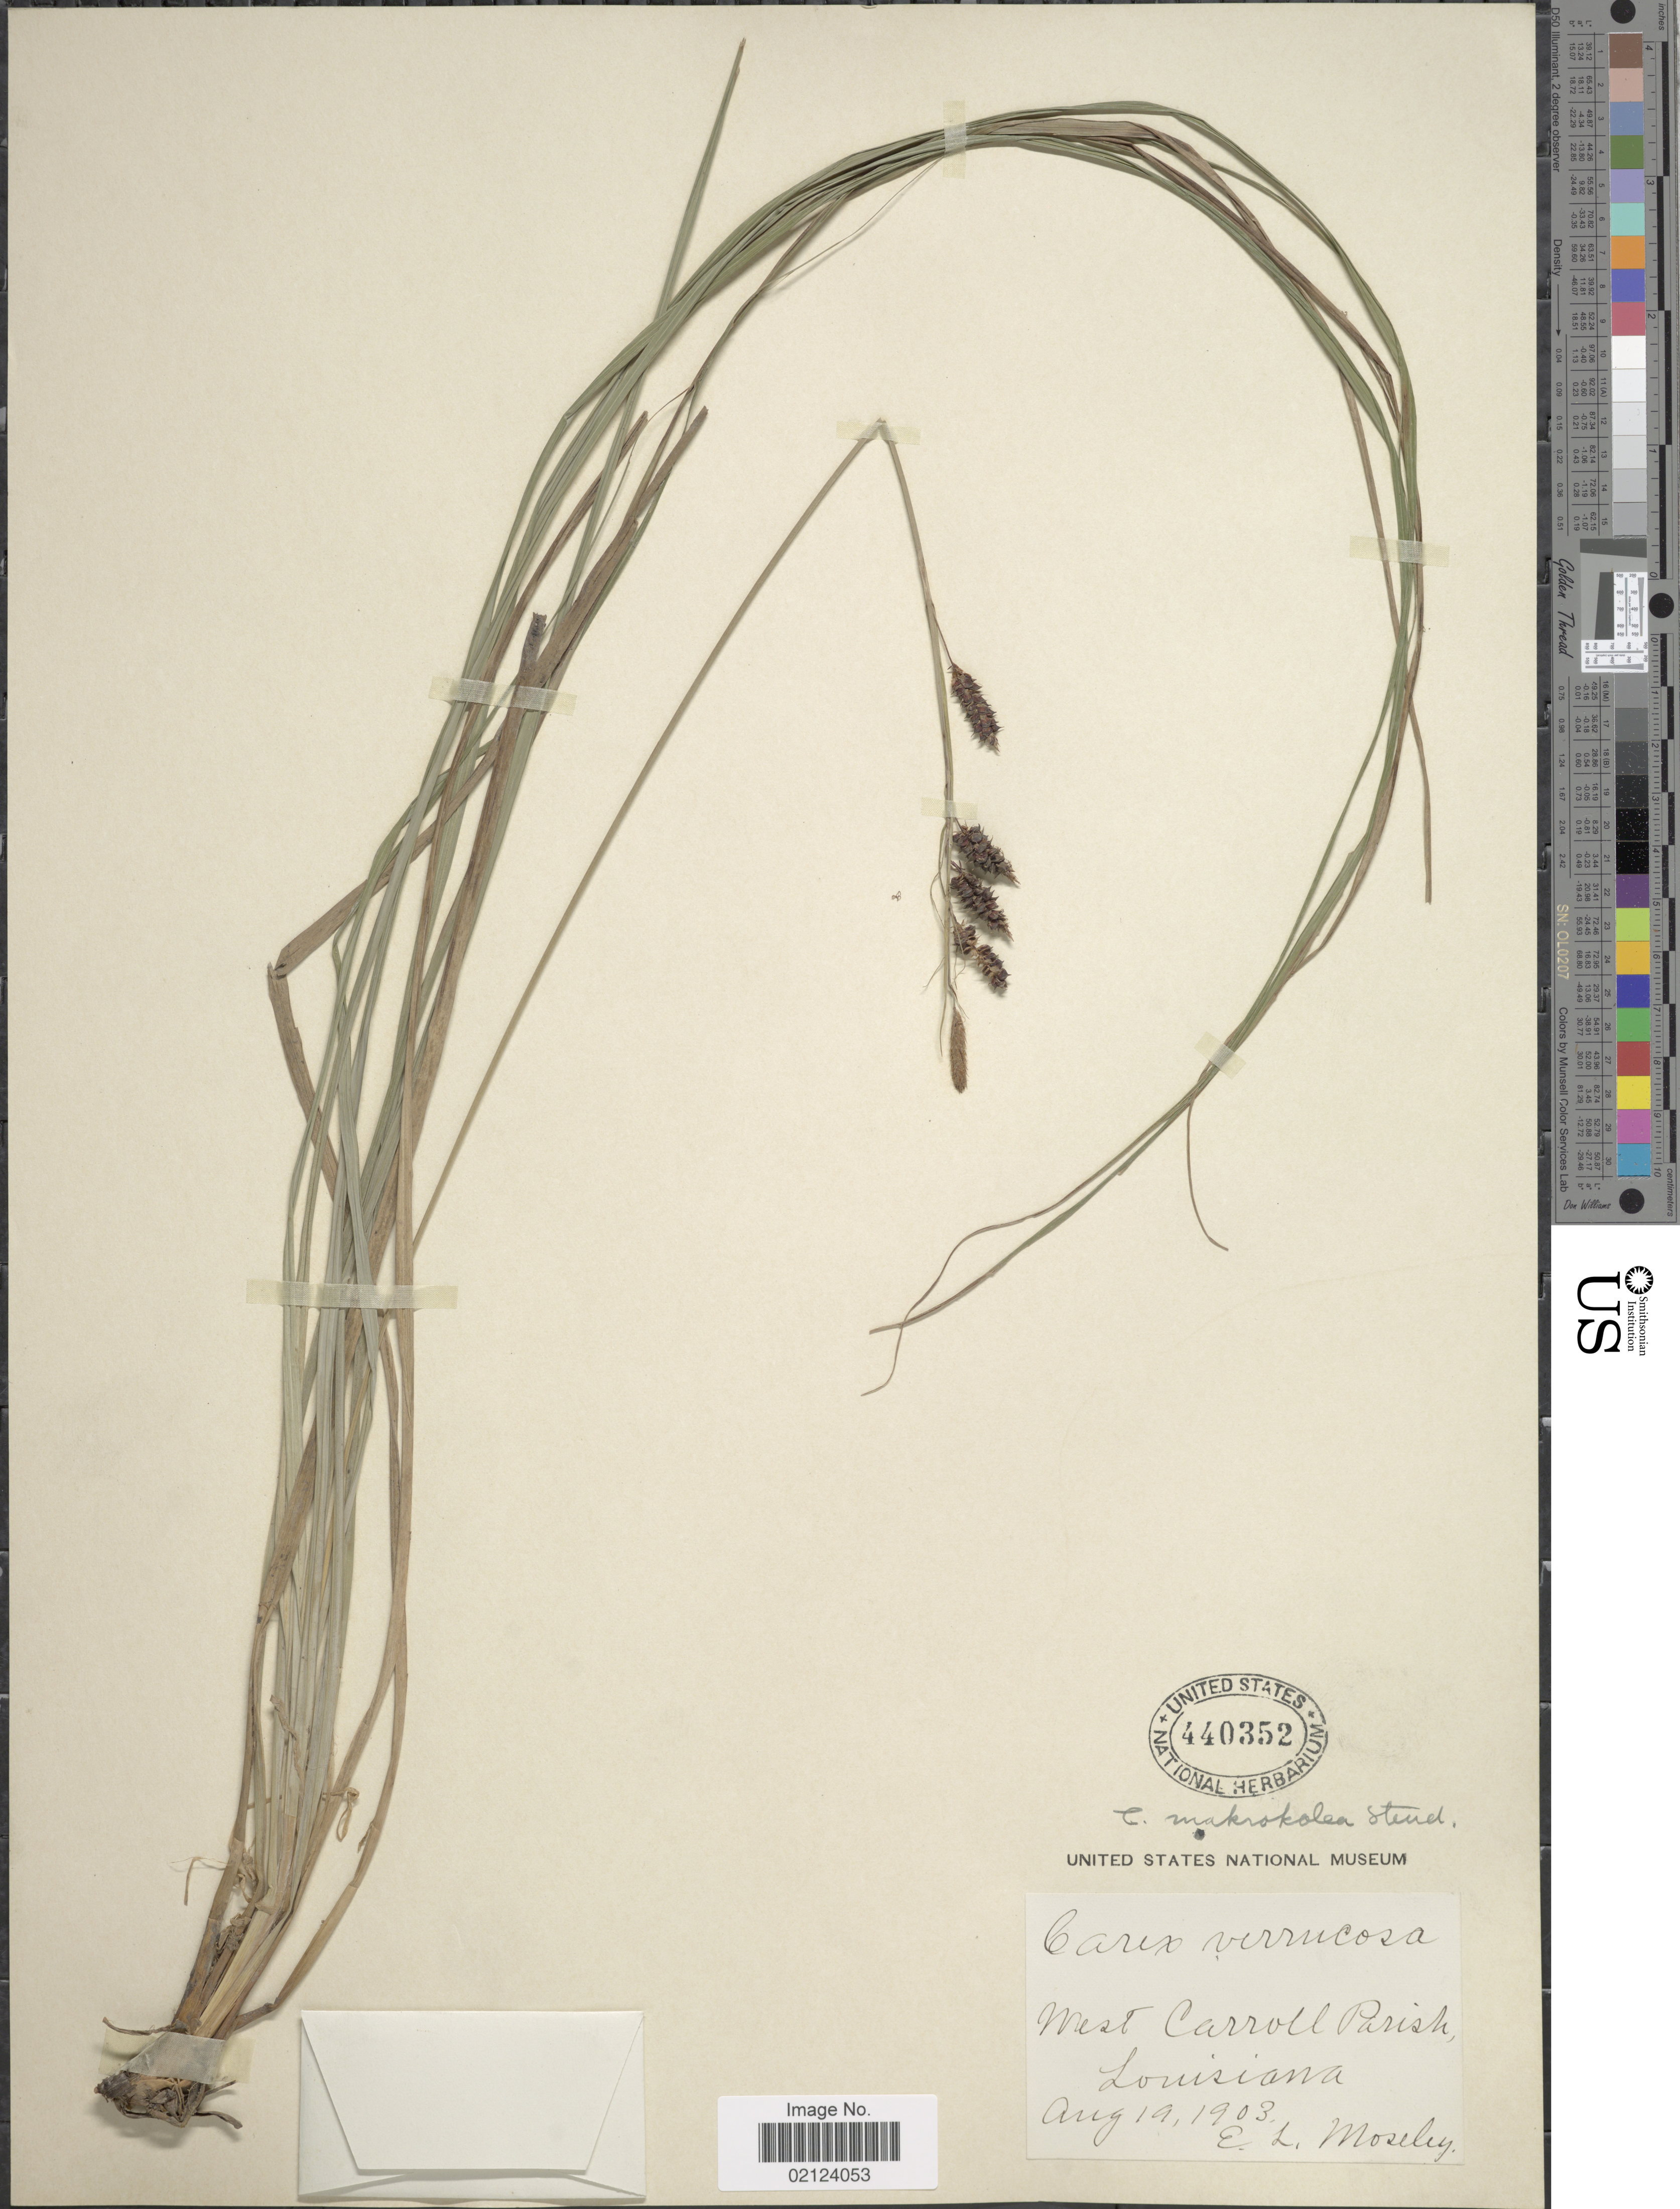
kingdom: Plantae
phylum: Tracheophyta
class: Liliopsida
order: Poales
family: Cyperaceae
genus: Carex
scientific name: Carex joorii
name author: L.H. Bailey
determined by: Strong, Mark T., (BOT), Smithsonian Institution - National Museum of Natural History (UNITED STATES)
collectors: E. Moseley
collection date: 1903-08-19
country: United States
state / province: Louisiana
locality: West Carroll Parish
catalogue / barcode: US 440352